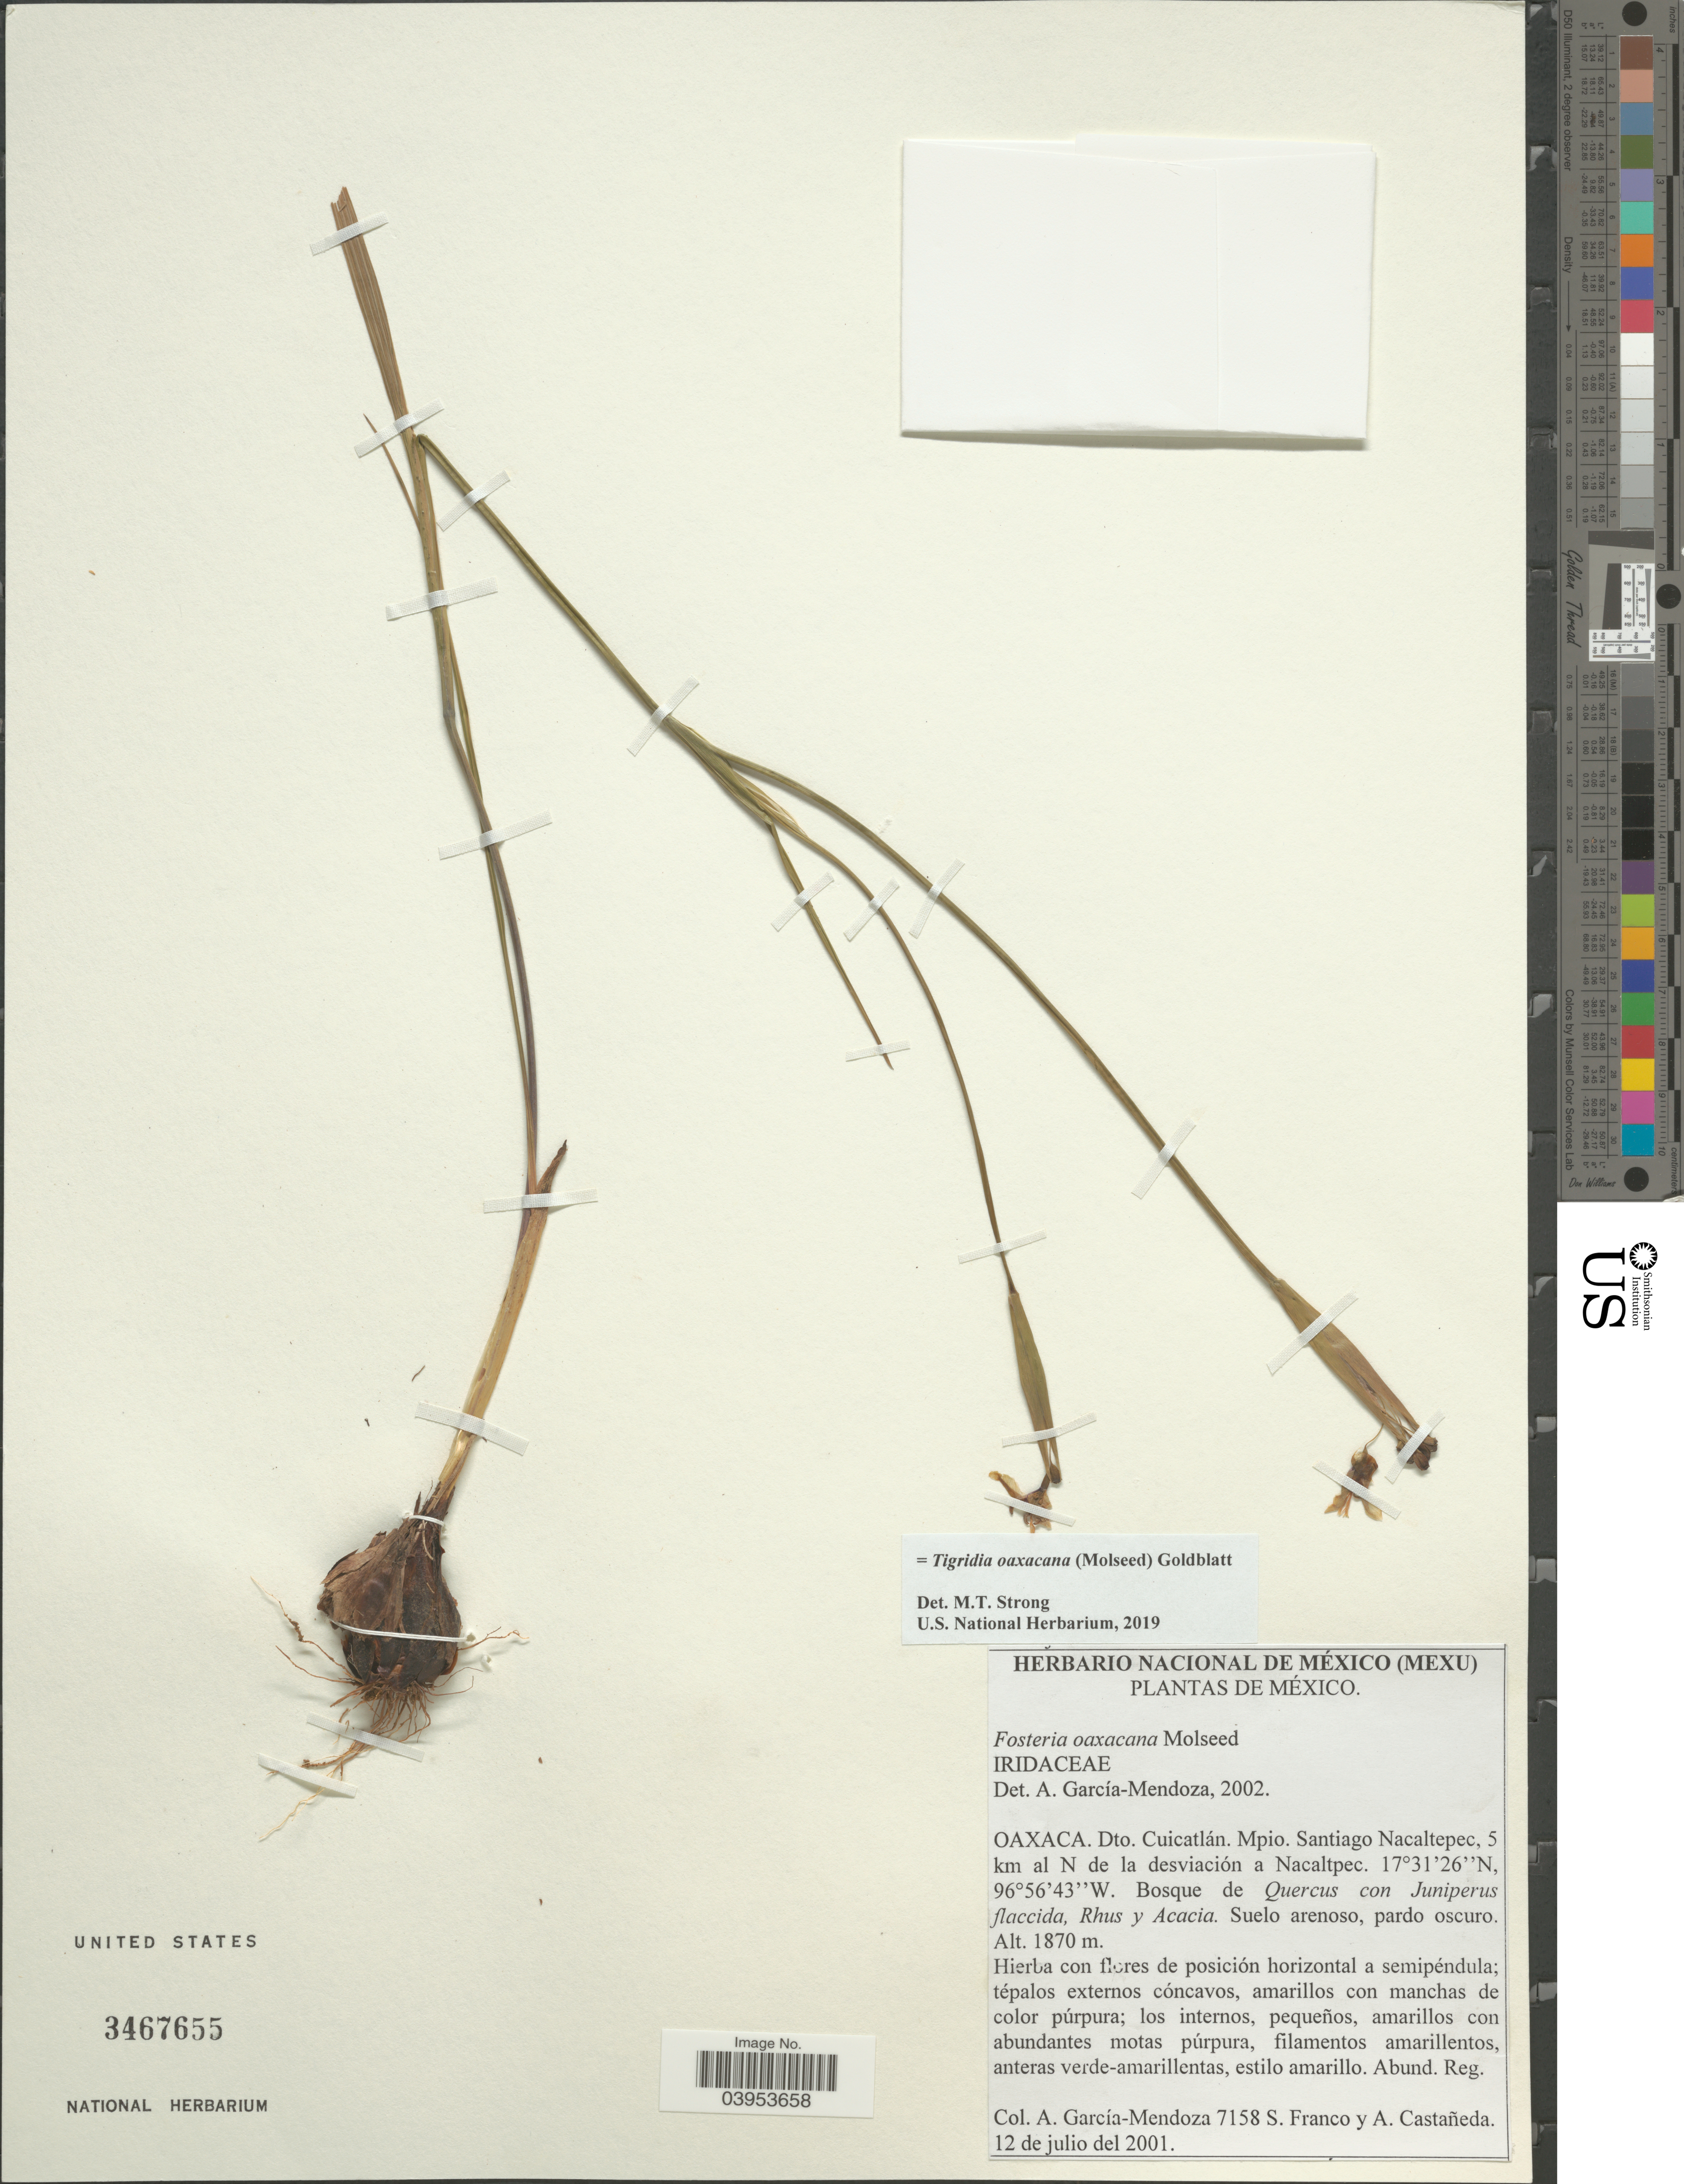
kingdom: Plantae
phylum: Tracheophyta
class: Liliopsida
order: Asparagales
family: Iridaceae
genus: Tigridia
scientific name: Tigridia oaxacana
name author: (Molseed) Goldblatt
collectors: A. García-Mendoza, S. Franco & A. Castañeda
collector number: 7158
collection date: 2001-07-12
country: Mexico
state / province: Oaxaca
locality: Dto. Cuicatlán. Mpio. Santiago Nacaltepec, 5 km al N de la desviación a Nacaltpec.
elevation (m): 1870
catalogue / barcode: US 3467655